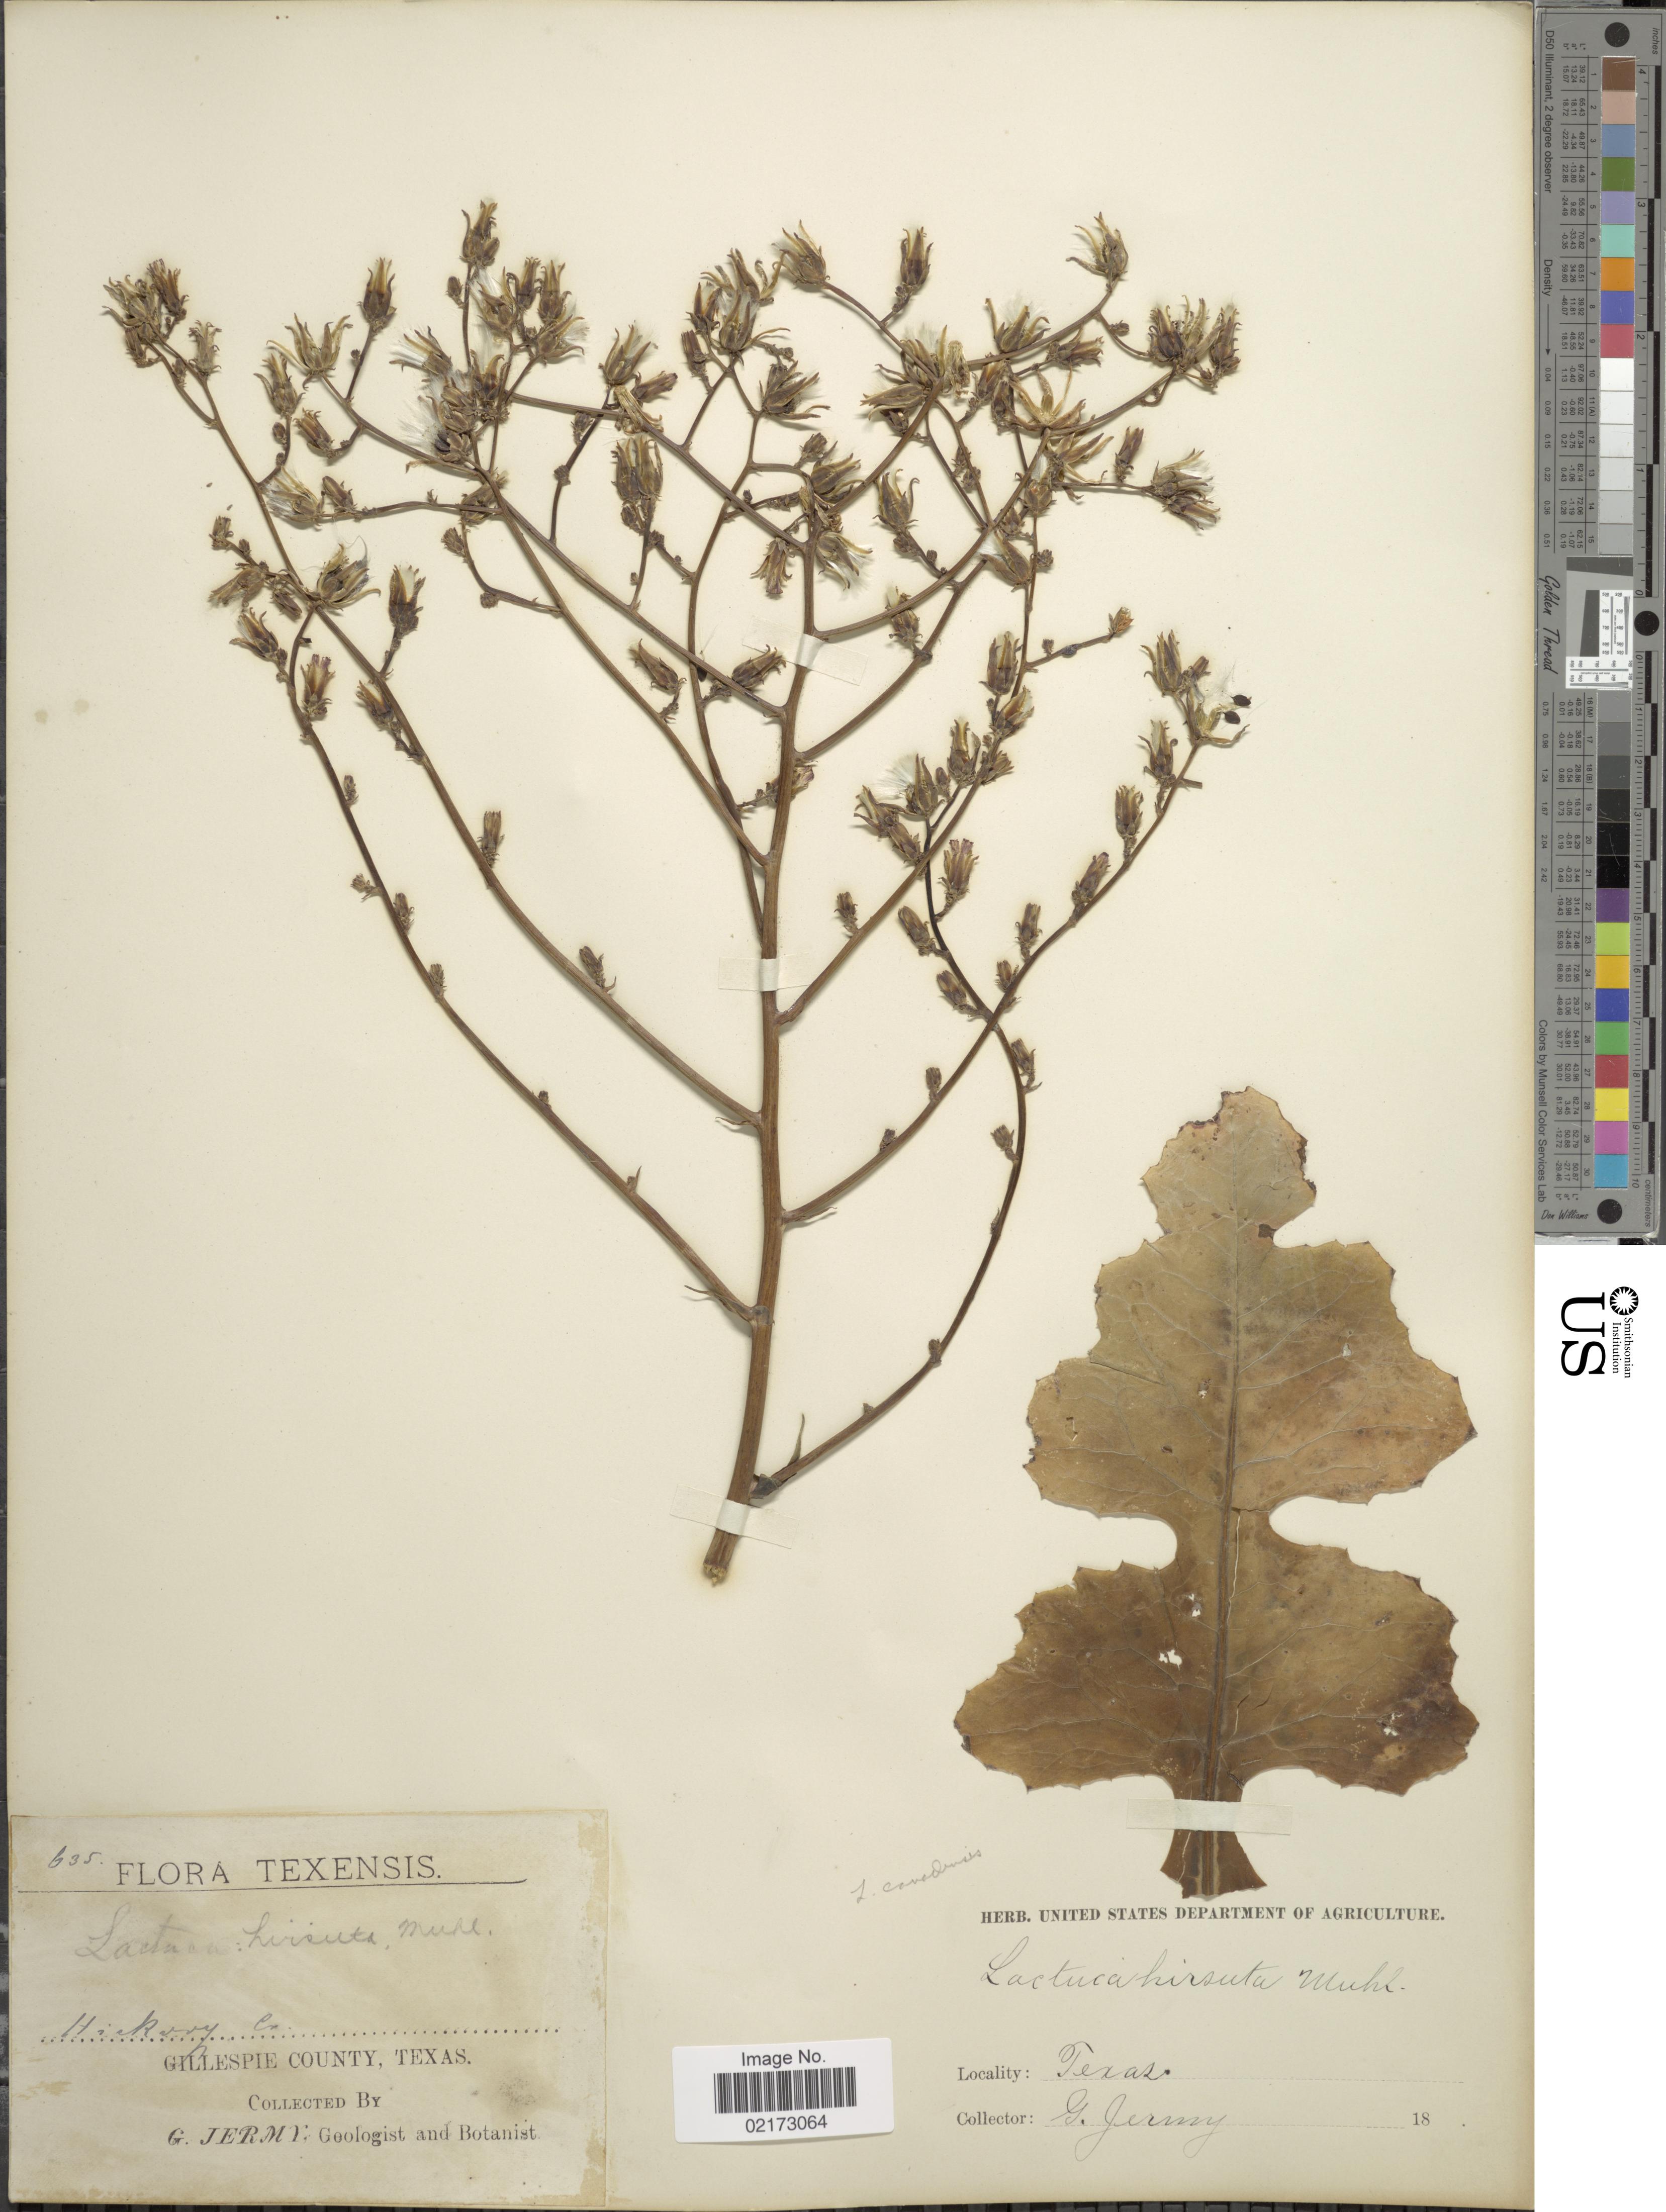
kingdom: Plantae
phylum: Tracheophyta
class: Magnoliopsida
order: Asterales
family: Asteraceae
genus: Lactuca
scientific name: Lactuca canadensis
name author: L.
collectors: G. Jermy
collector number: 635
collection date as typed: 18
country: United States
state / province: Texas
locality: Hickory Co., Gillespie County